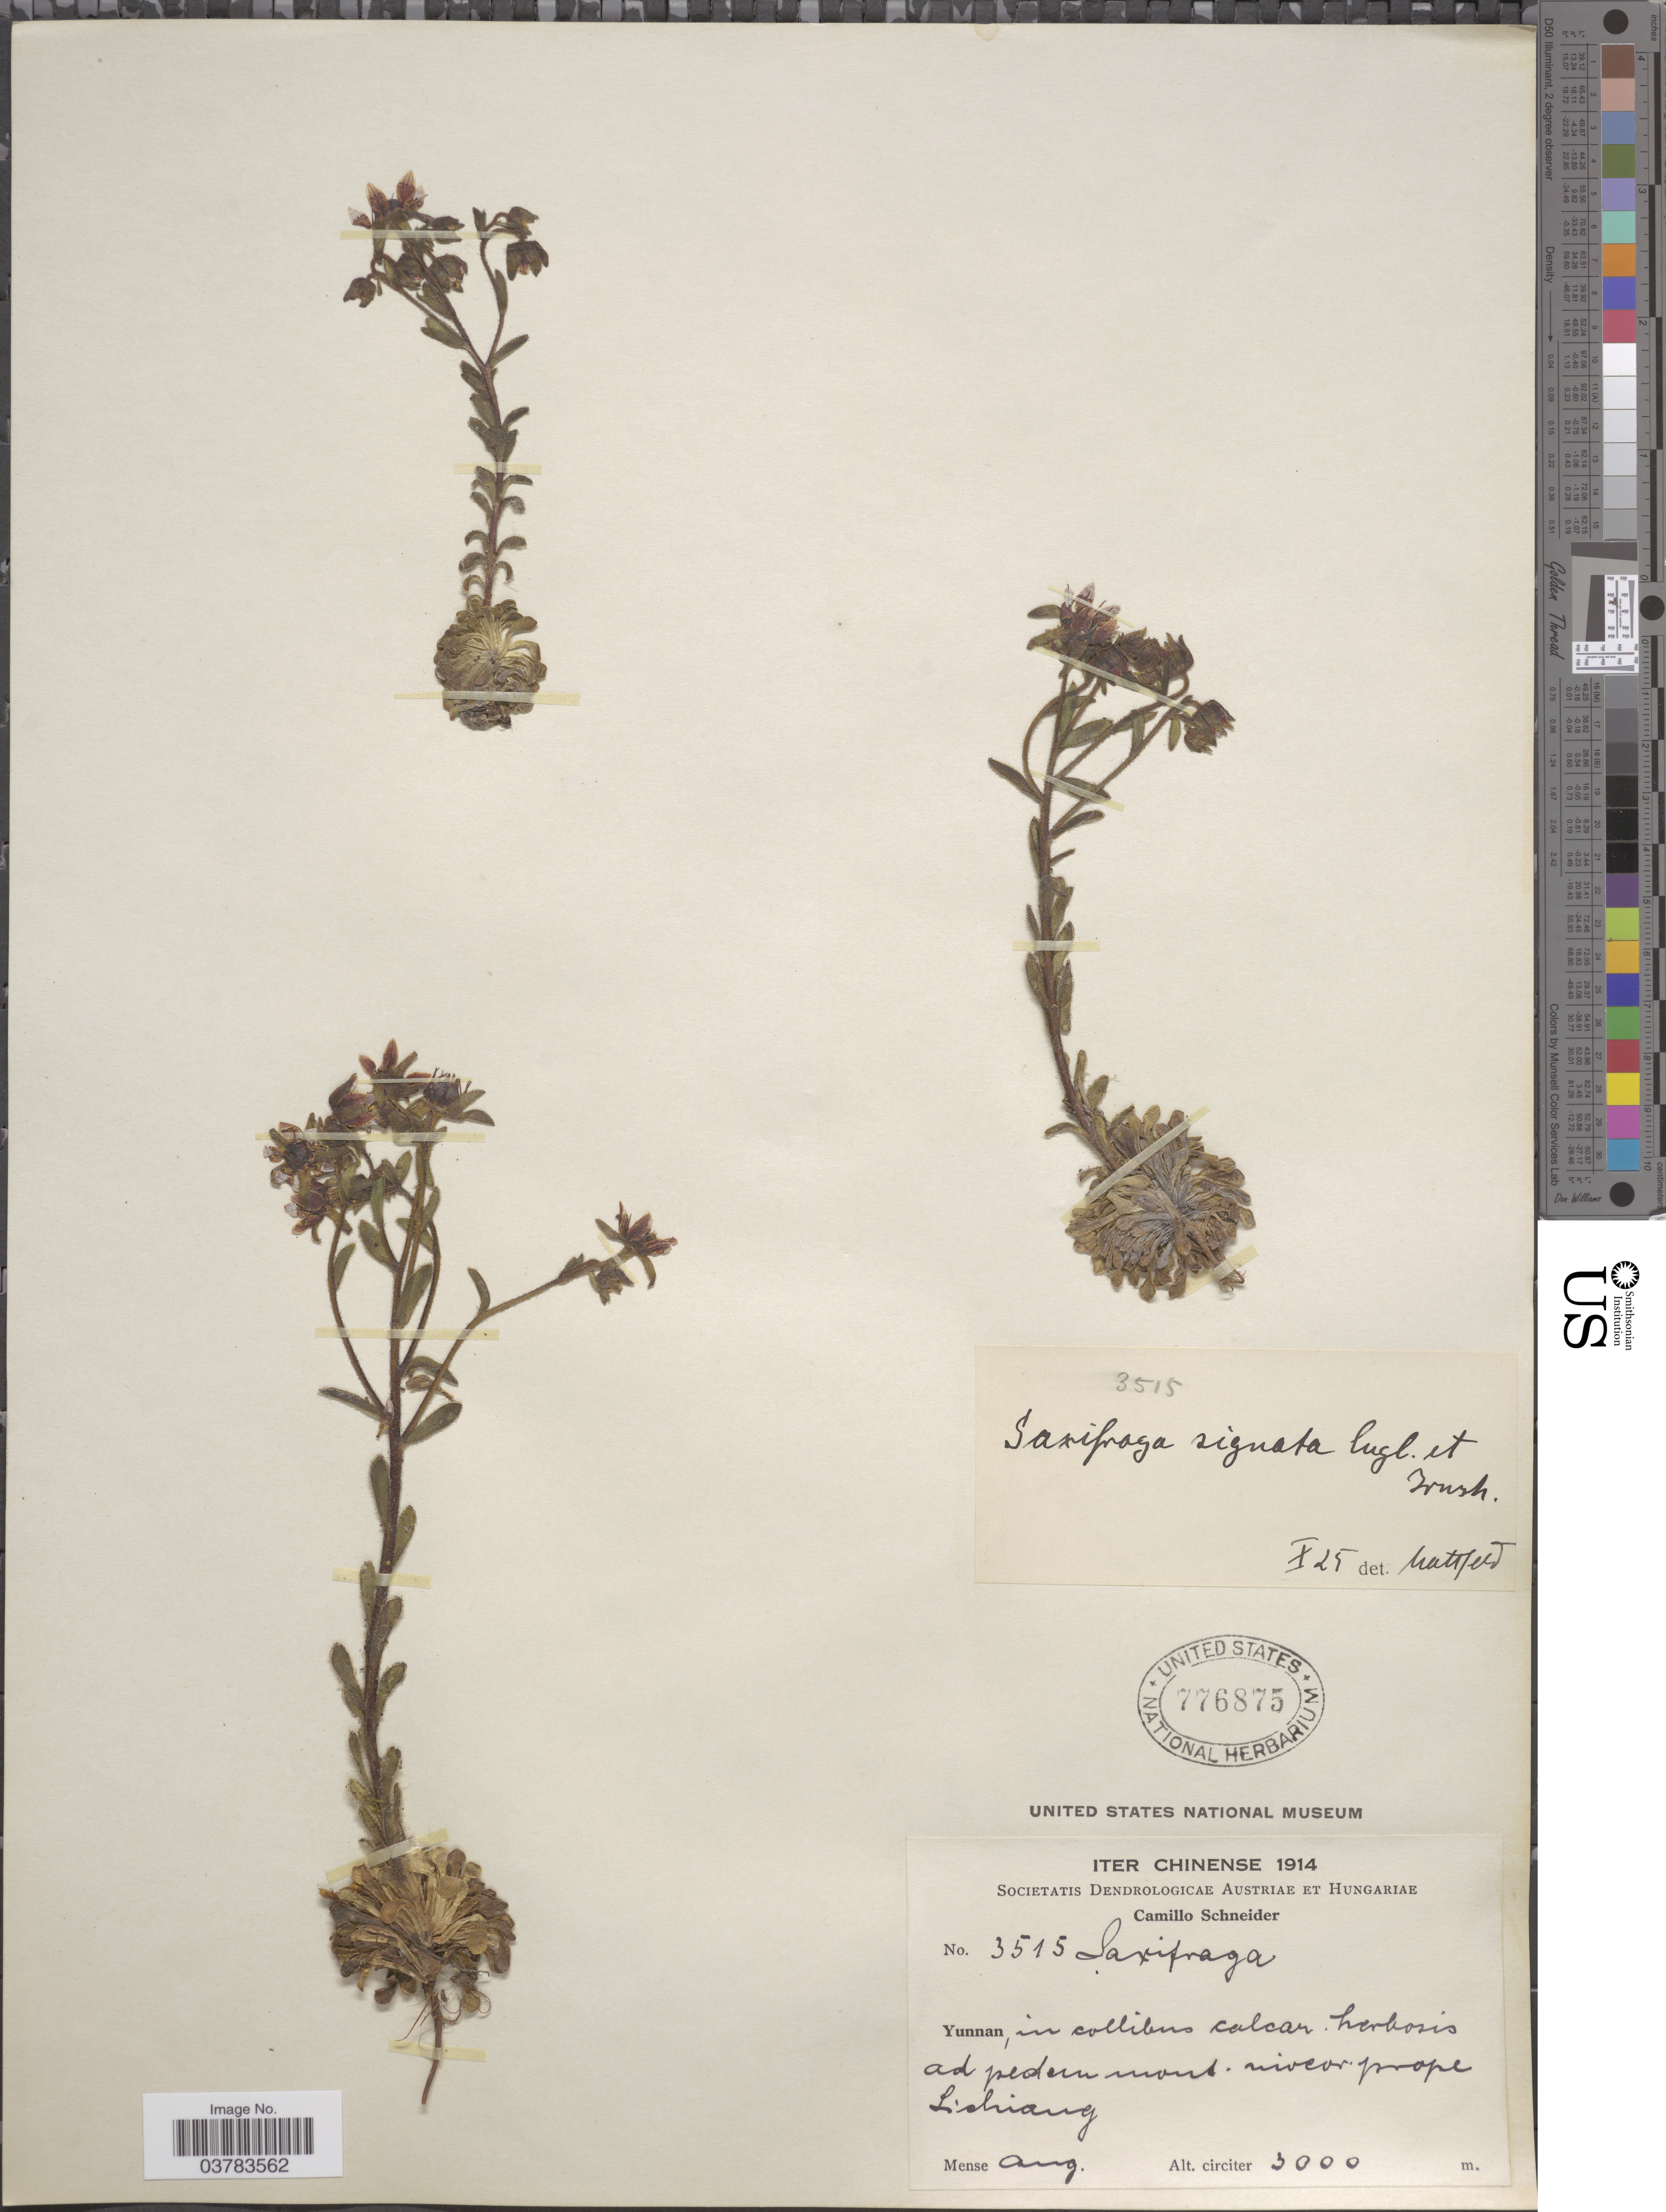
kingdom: Plantae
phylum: Tracheophyta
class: Magnoliopsida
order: Saxifragales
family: Saxifragaceae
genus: Saxifraga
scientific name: Saxifraga signata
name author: Engl. & Irmsch.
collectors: C. K. Schneider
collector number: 3515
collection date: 1914-08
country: China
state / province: Yunnan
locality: Iter Chinense 1914. In collibus calcar. herbosis ad pedem mont. niveor prope Lichiang.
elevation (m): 3000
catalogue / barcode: US 776875